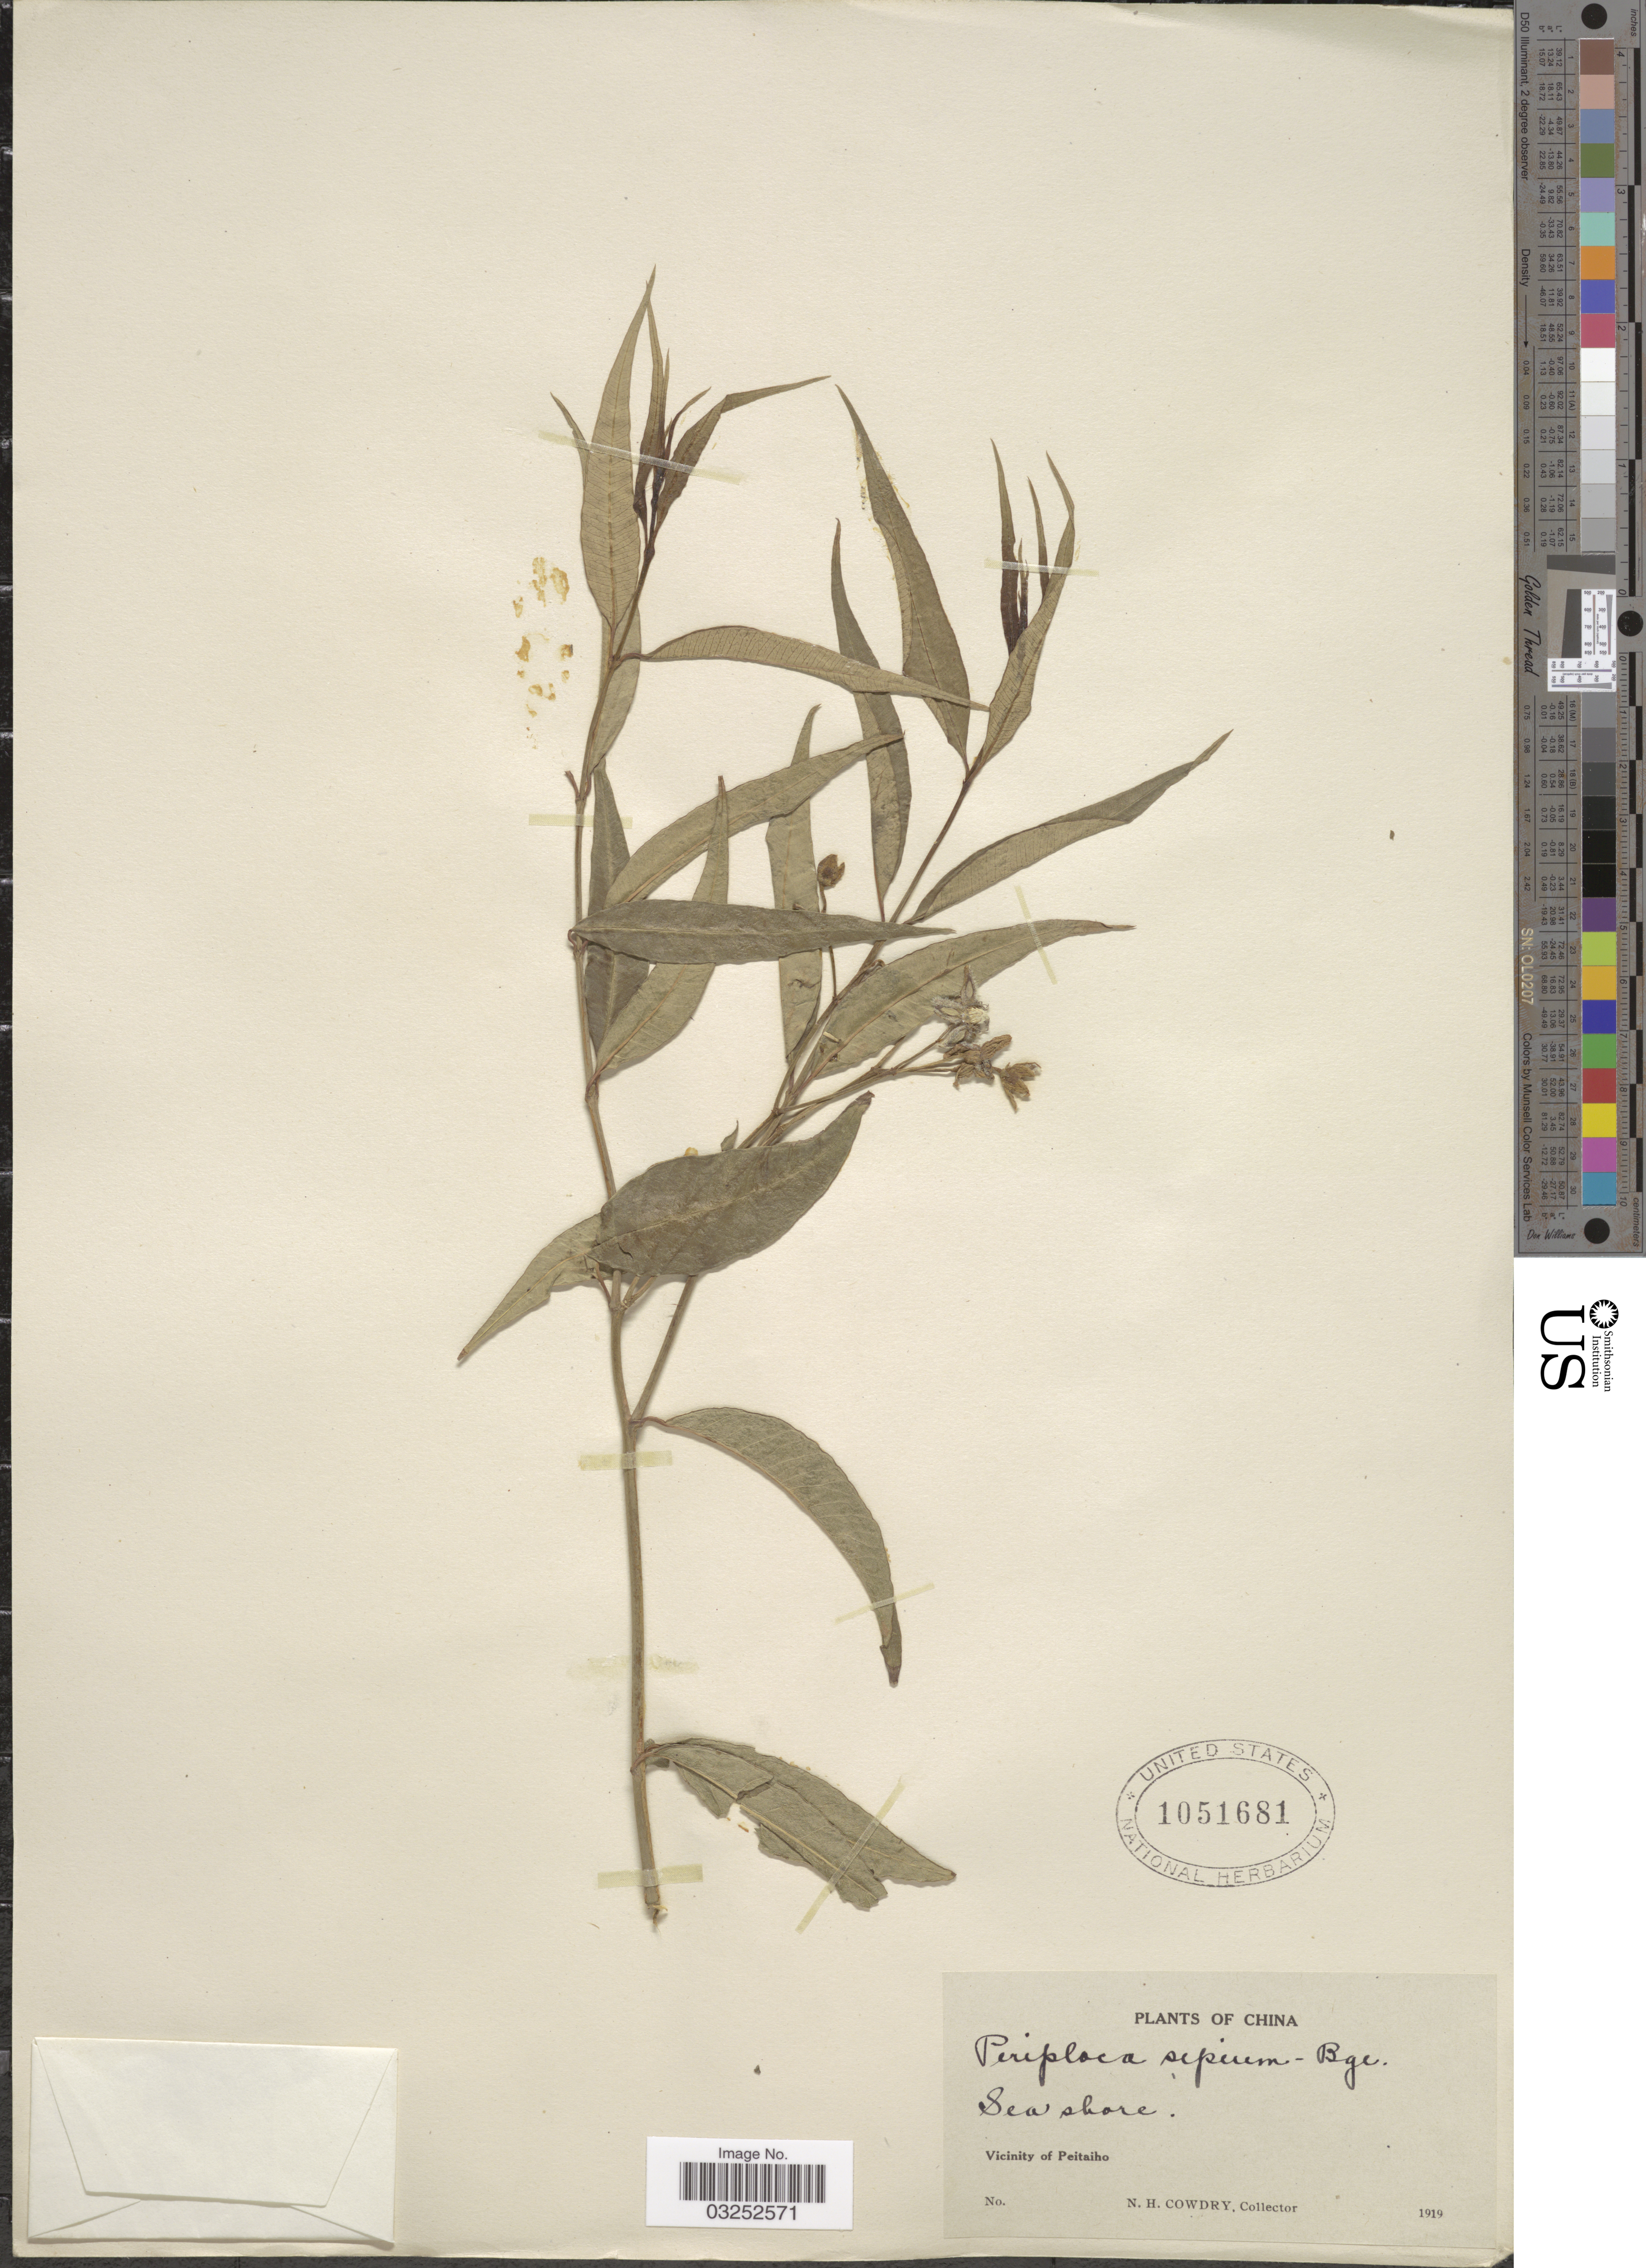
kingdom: Plantae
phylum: Tracheophyta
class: Magnoliopsida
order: Gentianales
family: Apocynaceae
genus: Periploca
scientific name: Periploca sepium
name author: Bunge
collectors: N. H. Cowdry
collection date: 1919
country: China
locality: Sea shore. Vicinity of Peitaiho.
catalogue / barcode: US 1051681